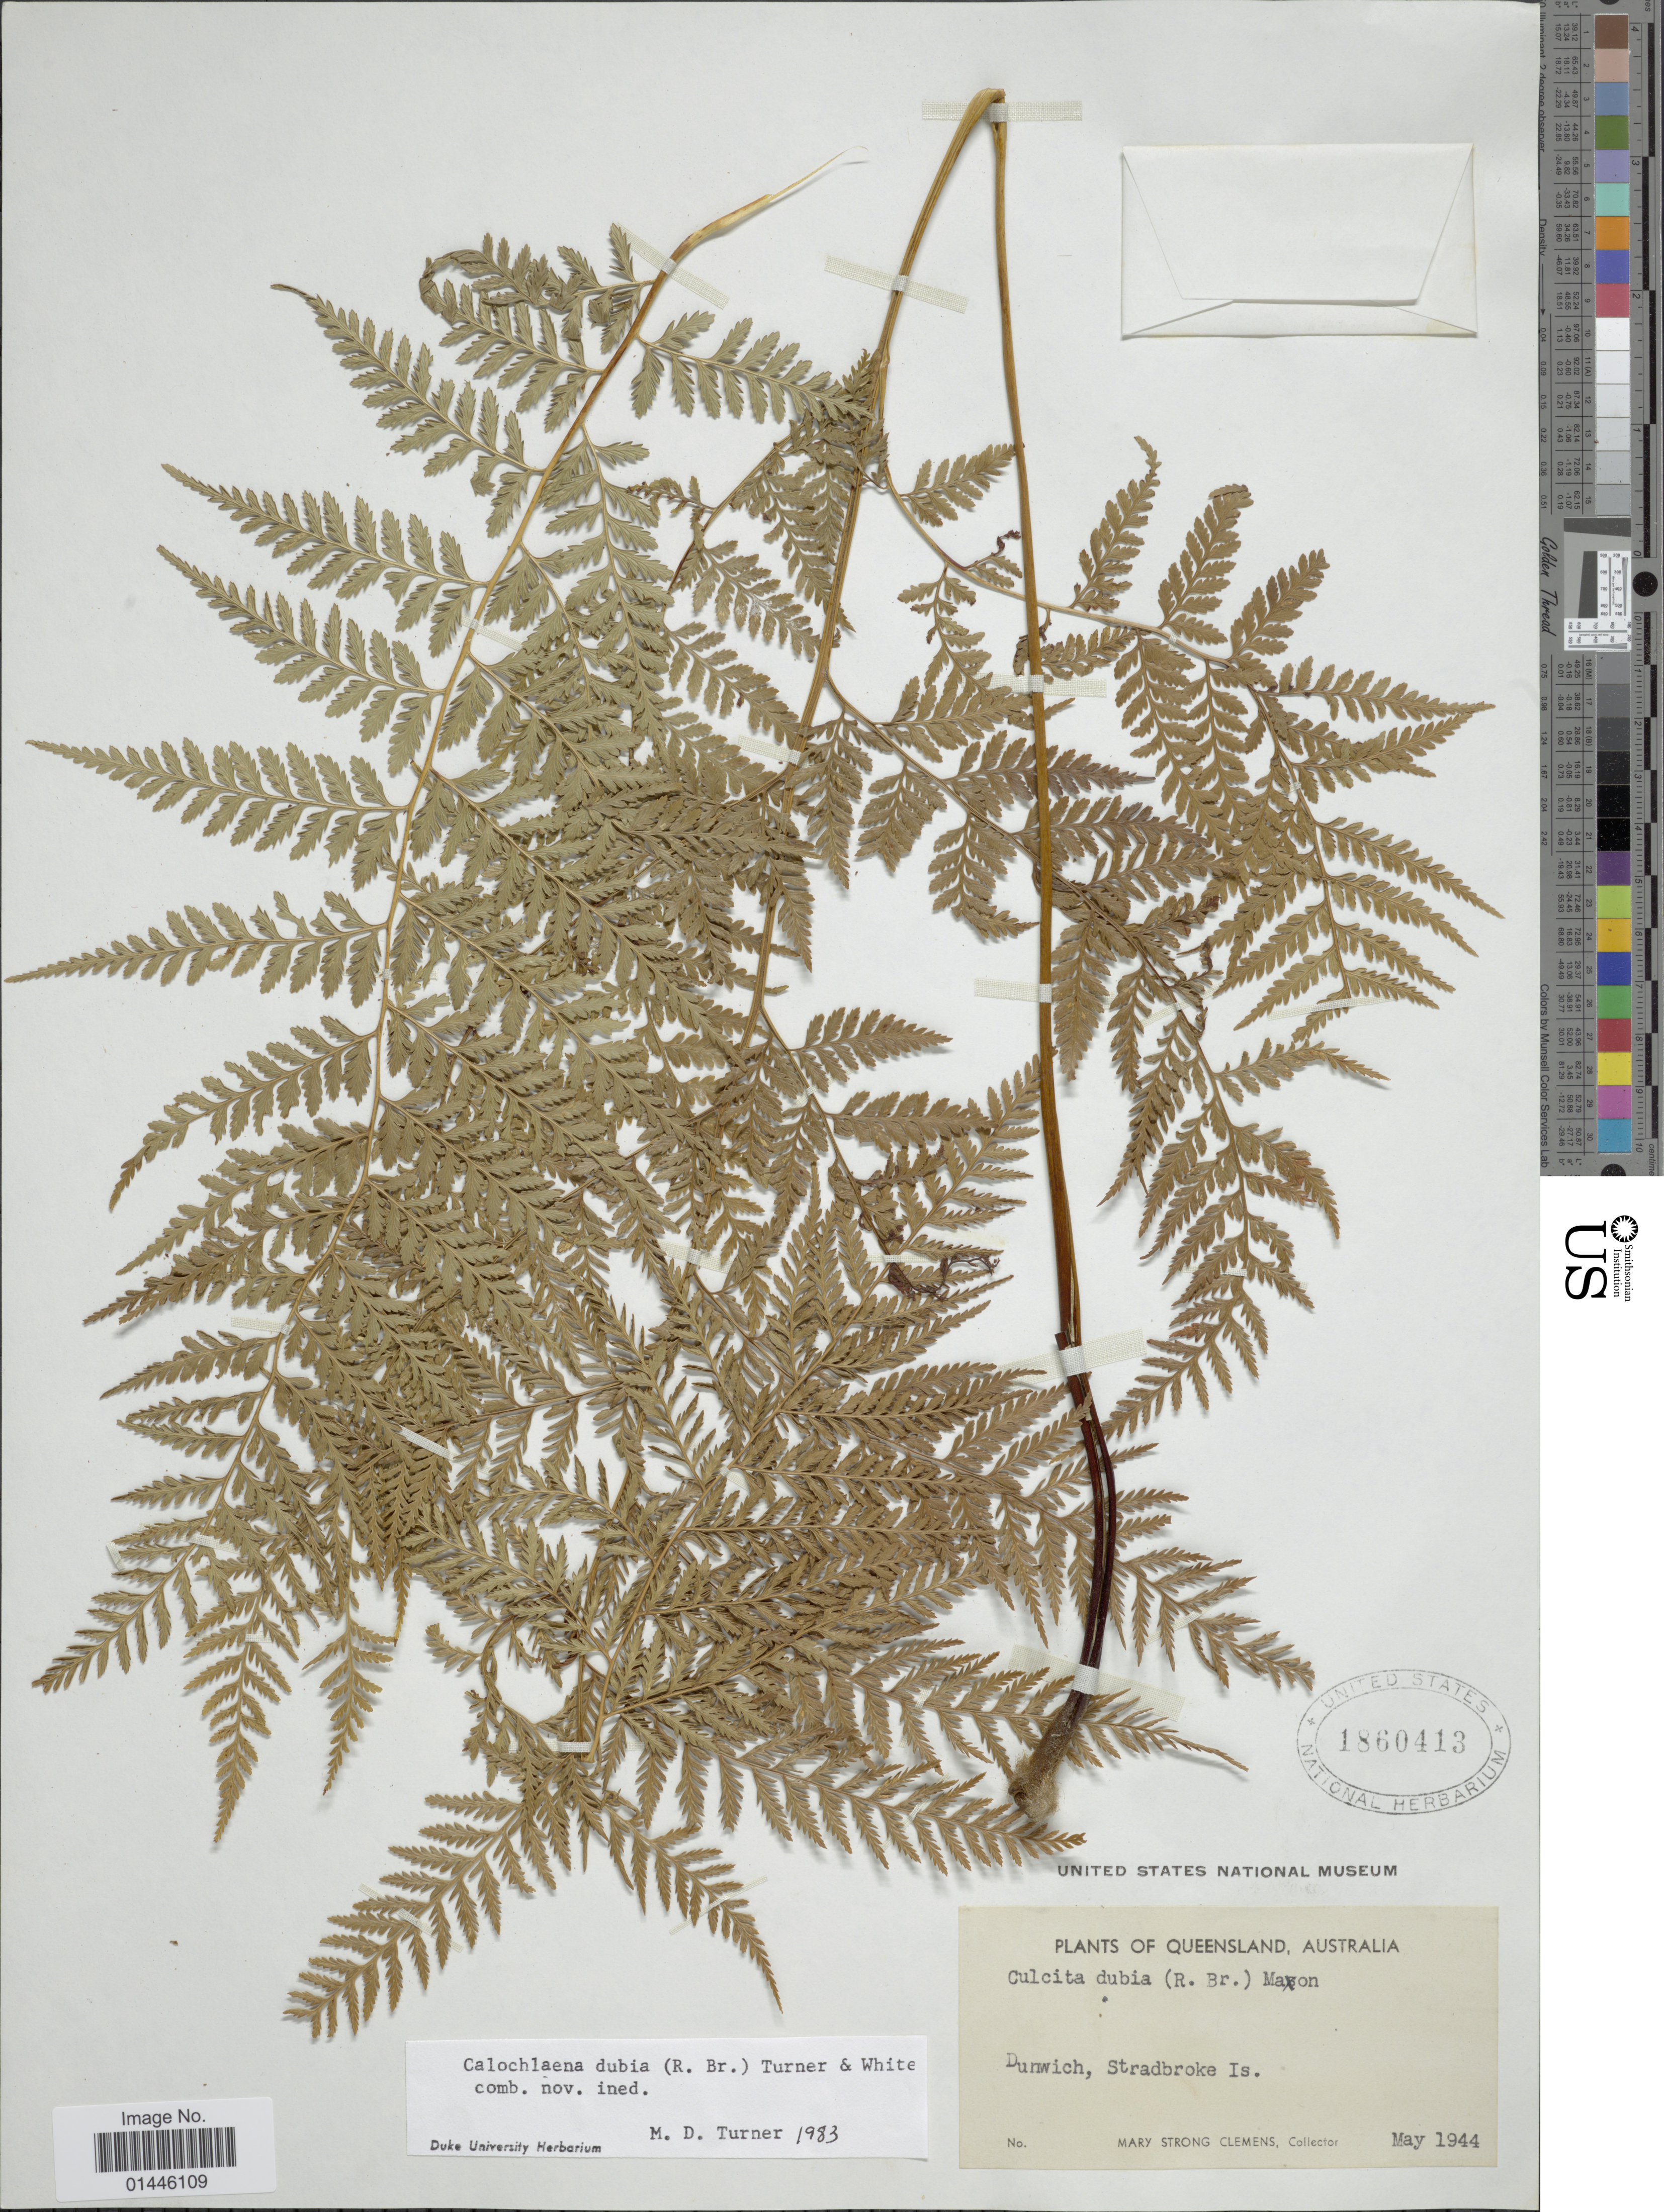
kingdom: Plantae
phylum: Tracheophyta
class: Polypodiopsida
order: Cyatheales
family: Dicksoniaceae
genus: Calochlaena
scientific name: Calochlaena dubia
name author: (R. Br.) M.D. Turner & R.A. White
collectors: M. S. Clemens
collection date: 1944-05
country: Australia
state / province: Queensland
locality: Dunwich, Stradbroke Is.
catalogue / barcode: US 1860413